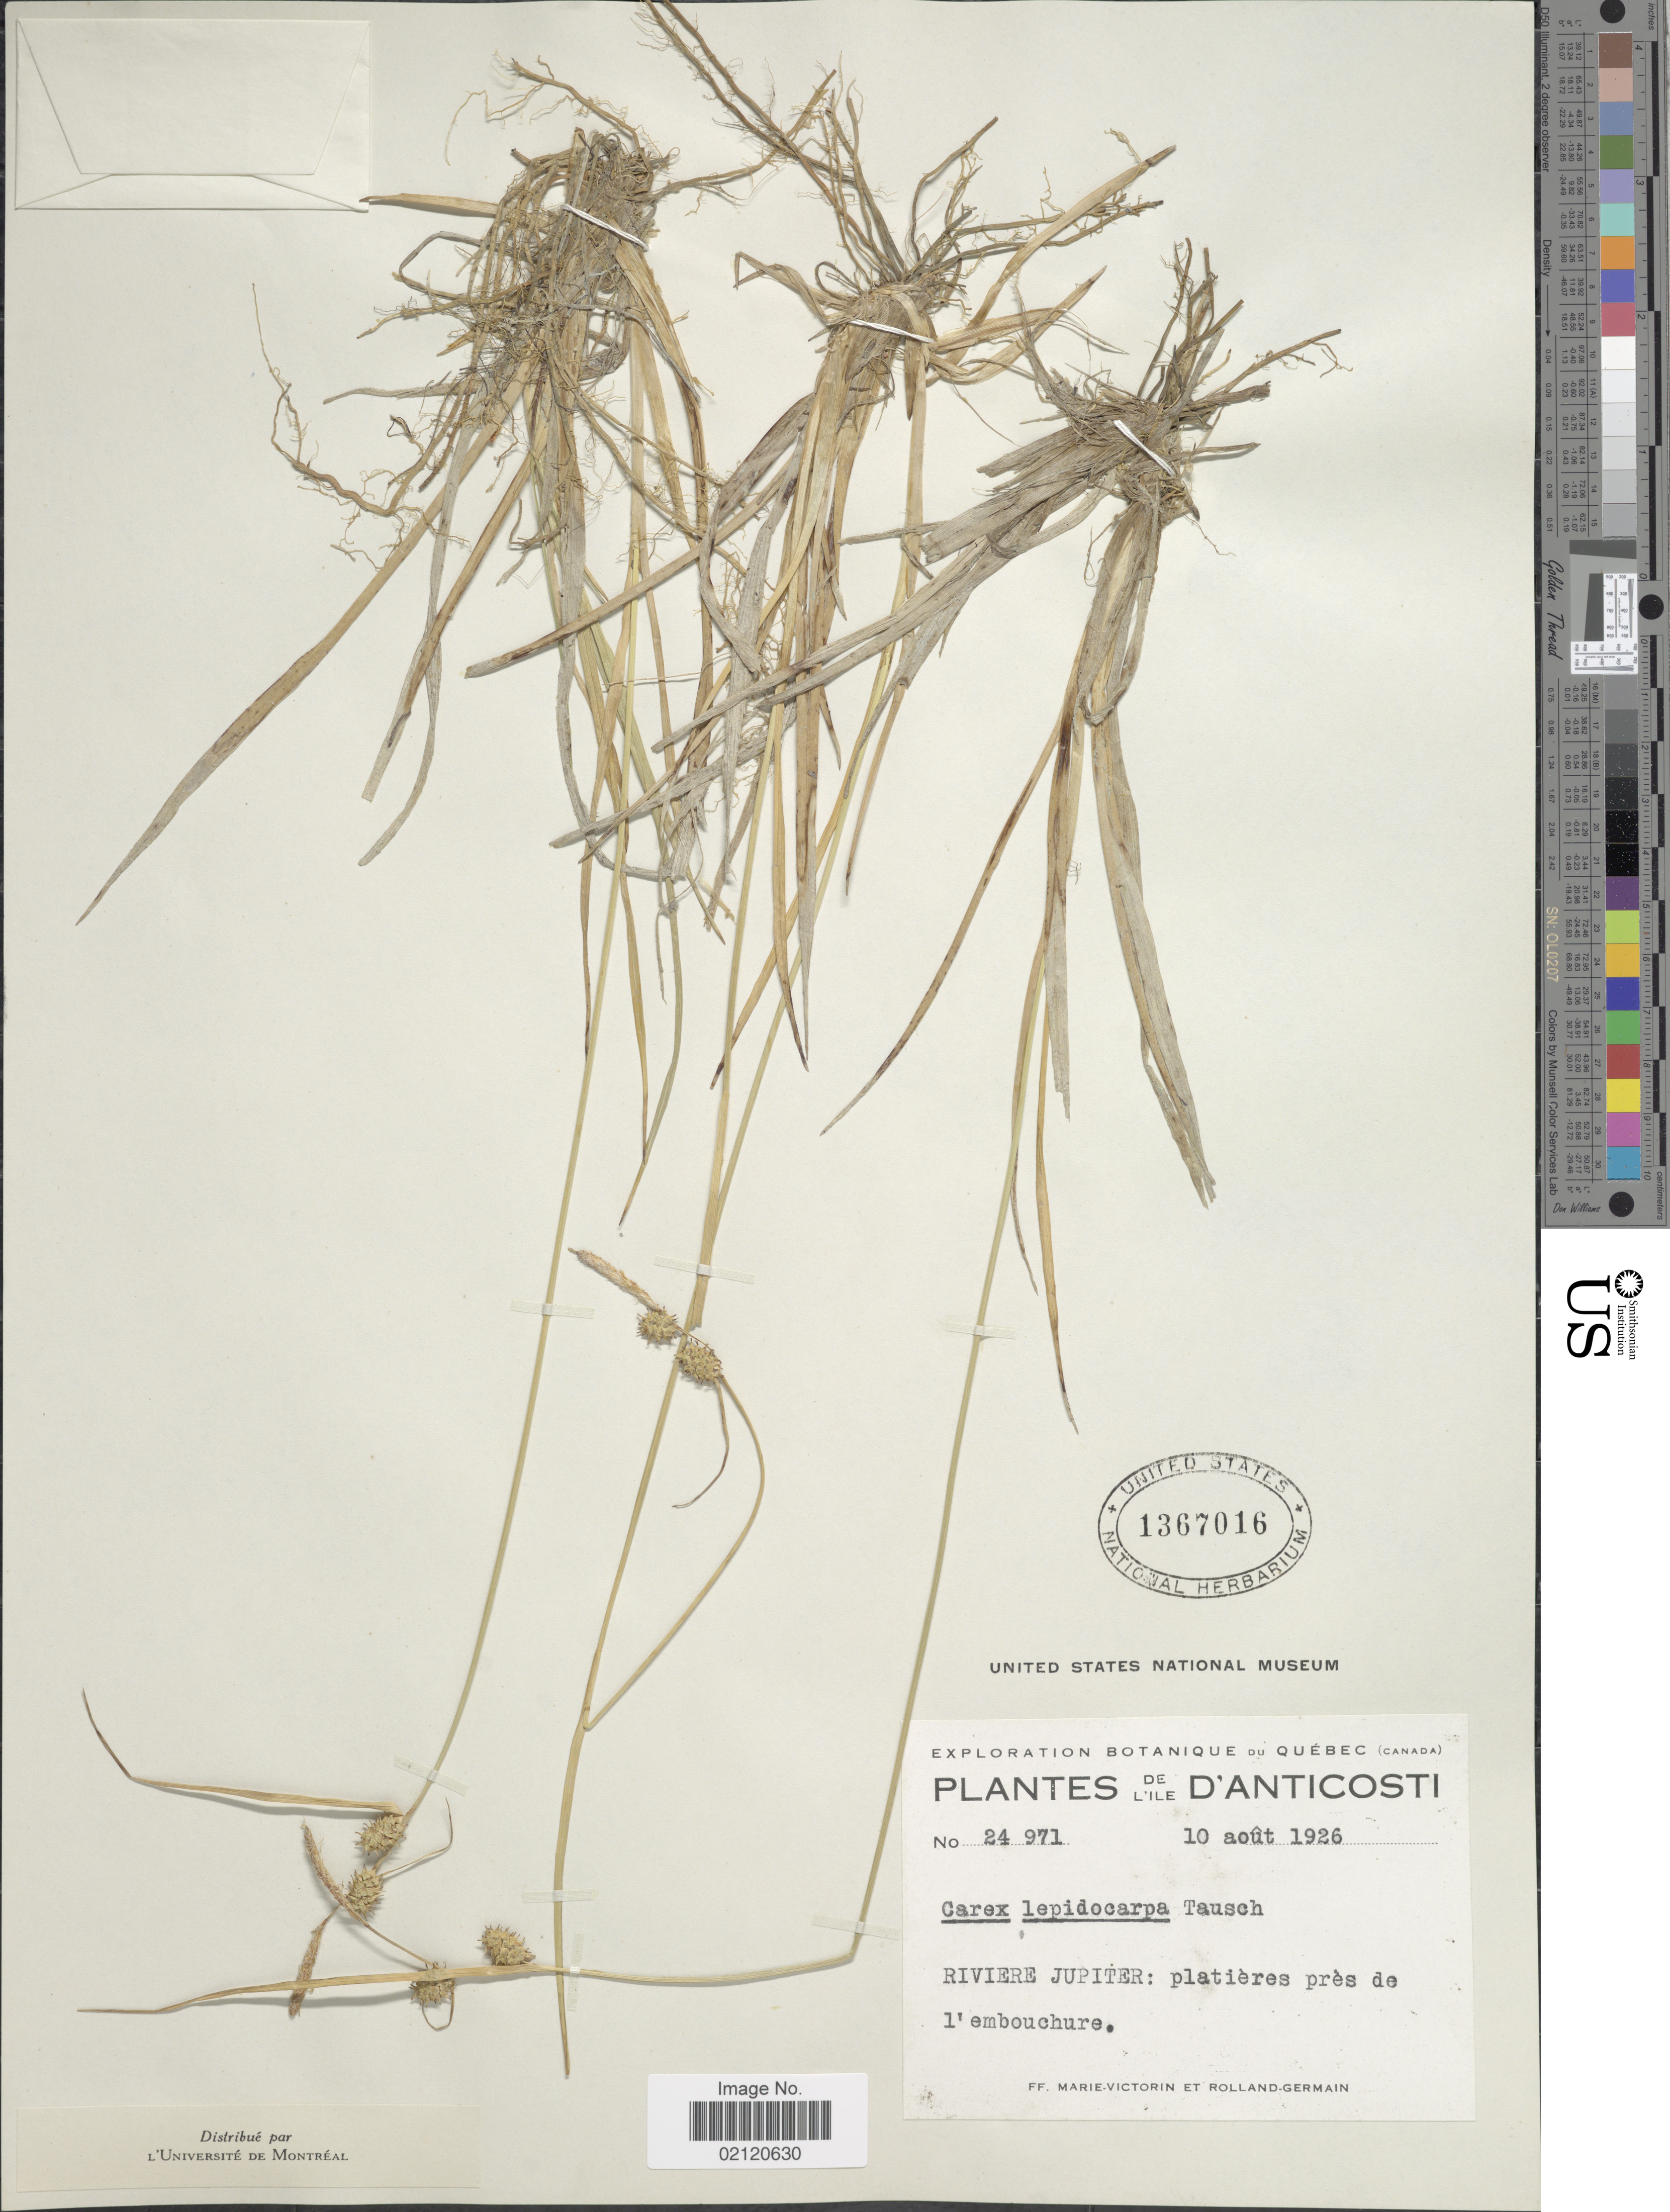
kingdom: Plantae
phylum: Tracheophyta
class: Liliopsida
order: Poales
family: Cyperaceae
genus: Carex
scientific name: Carex lepidocarpa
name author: Tausch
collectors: F. Marie-Victorin & Rolland-Germain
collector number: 24971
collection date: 1926-08-10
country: Canada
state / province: Quebec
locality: De L' ile D' Anticosti, Riviere Jupiter: platieres pres de l' embouchure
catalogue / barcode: US 1367016